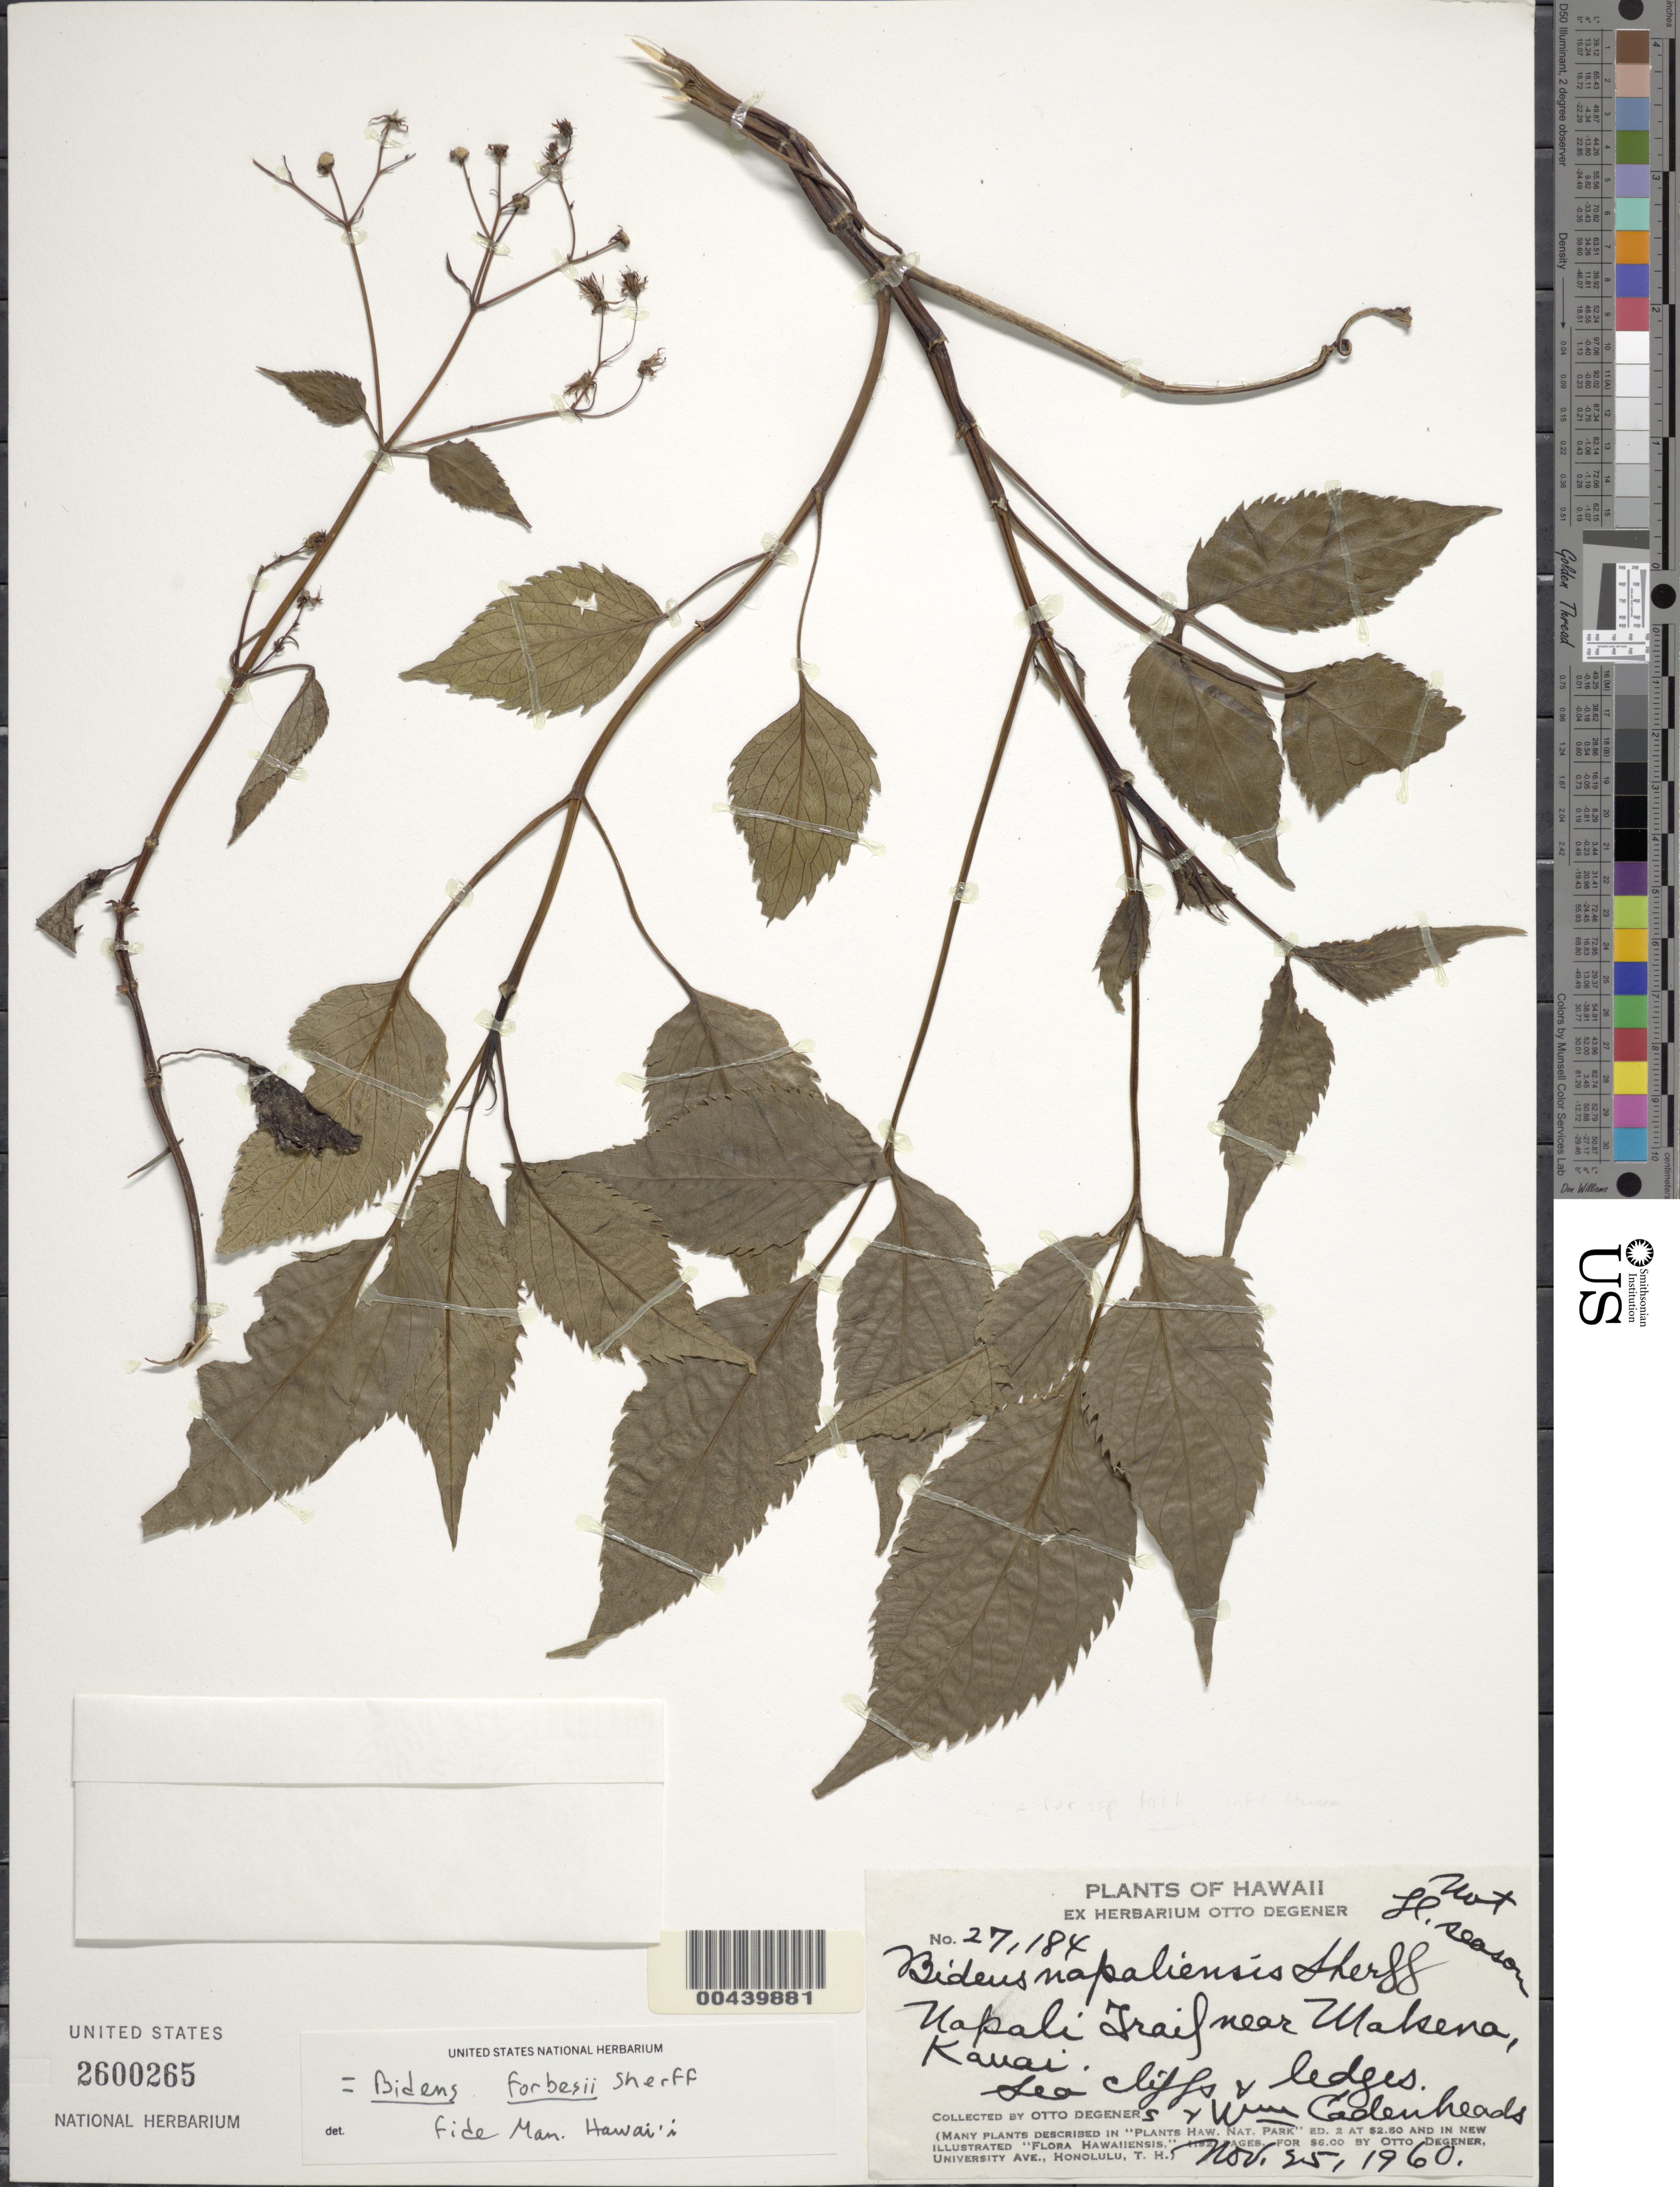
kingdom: Plantae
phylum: Tracheophyta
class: Magnoliopsida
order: Asterales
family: Asteraceae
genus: Bidens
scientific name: Bidens forbesii subsp. forbesii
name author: Sherff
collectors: O. Degener, O. Degener, W. Cadenhead & -. Cadenhead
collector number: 27184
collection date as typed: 25 Nov 1960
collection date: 1960-11-25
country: United States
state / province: Hawaii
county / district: Kauai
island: Kaua'i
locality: Napali Trail near Makena, sea cliffs and ledges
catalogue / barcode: US 2600265